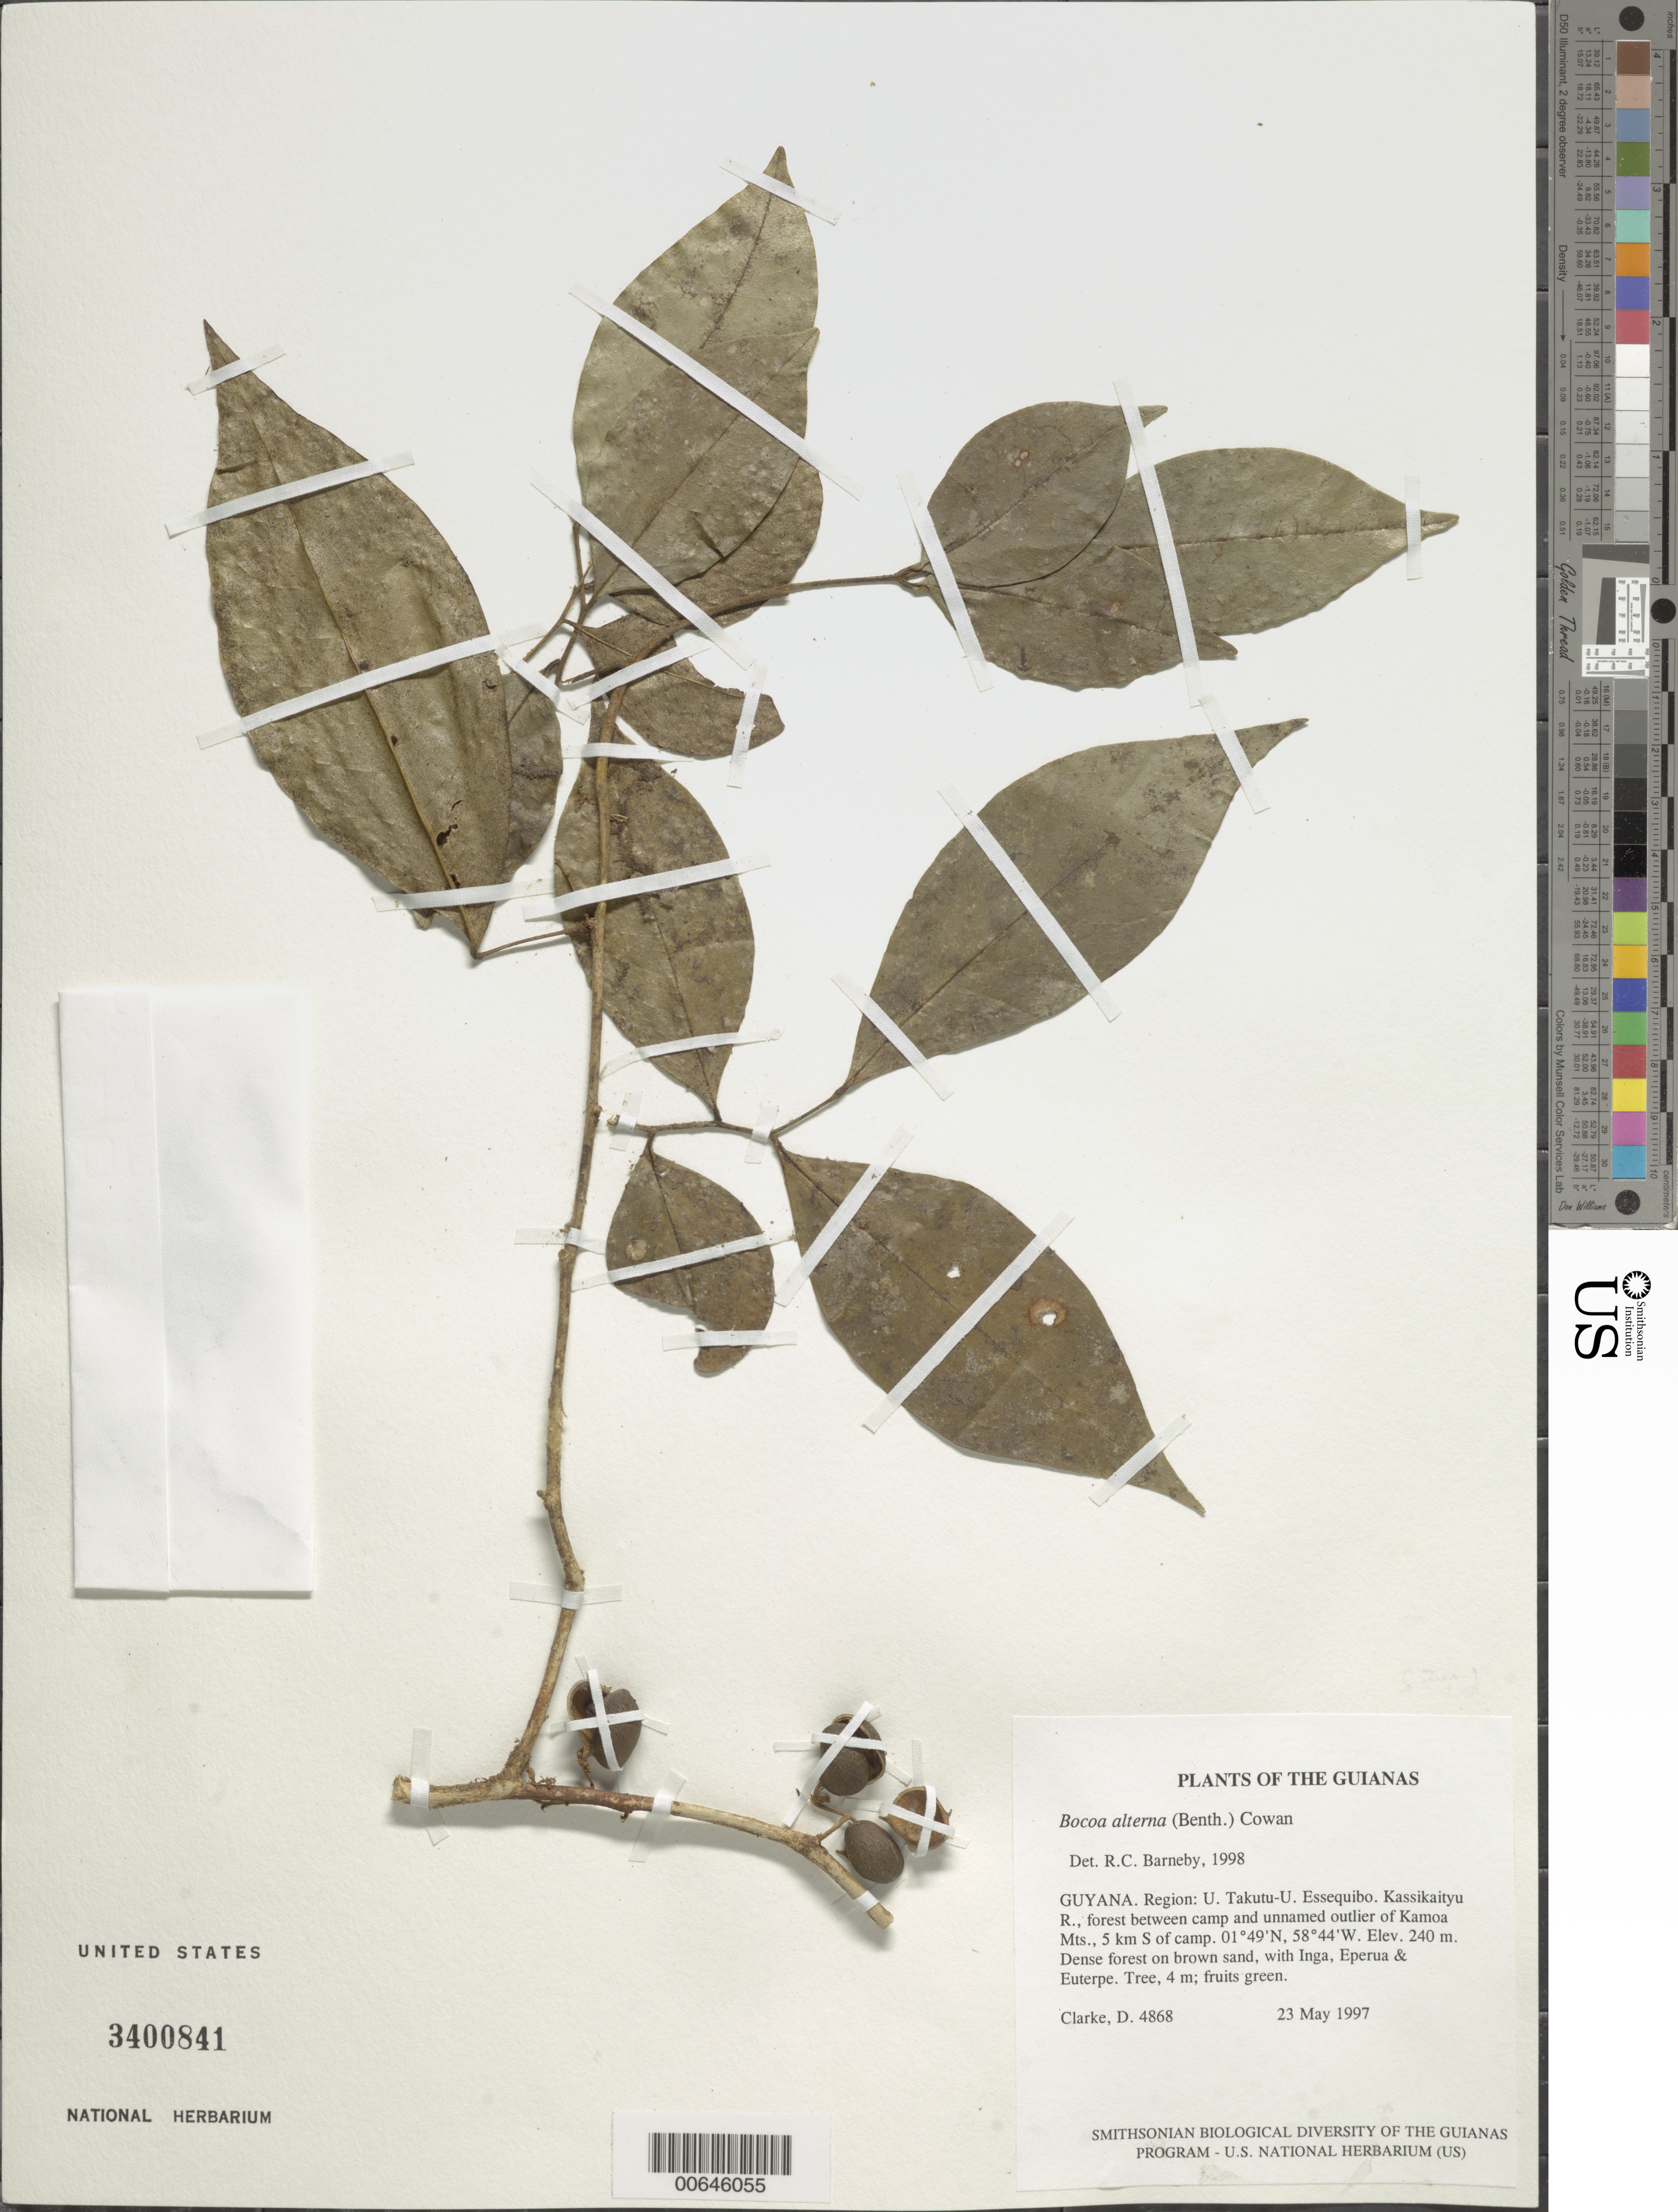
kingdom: Plantae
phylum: Tracheophyta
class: Magnoliopsida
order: Fabales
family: Fabaceae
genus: Bocoa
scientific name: Bocoa alterna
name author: (Benth.) R.S. Cowan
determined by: Barneby, Rupert C., (NY)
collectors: H. D. Clarke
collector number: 4868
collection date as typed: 23 May 1997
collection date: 1997-05-23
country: Guyana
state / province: U. Takutu-U. Essequibo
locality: Kassikaityu R., forest between camp and unnamed outlier of Kamoa Mts., 5 km S of camp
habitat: Dense forest on brown sand, with Inga, Eperua & Euterpe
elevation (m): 240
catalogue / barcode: US 3400841